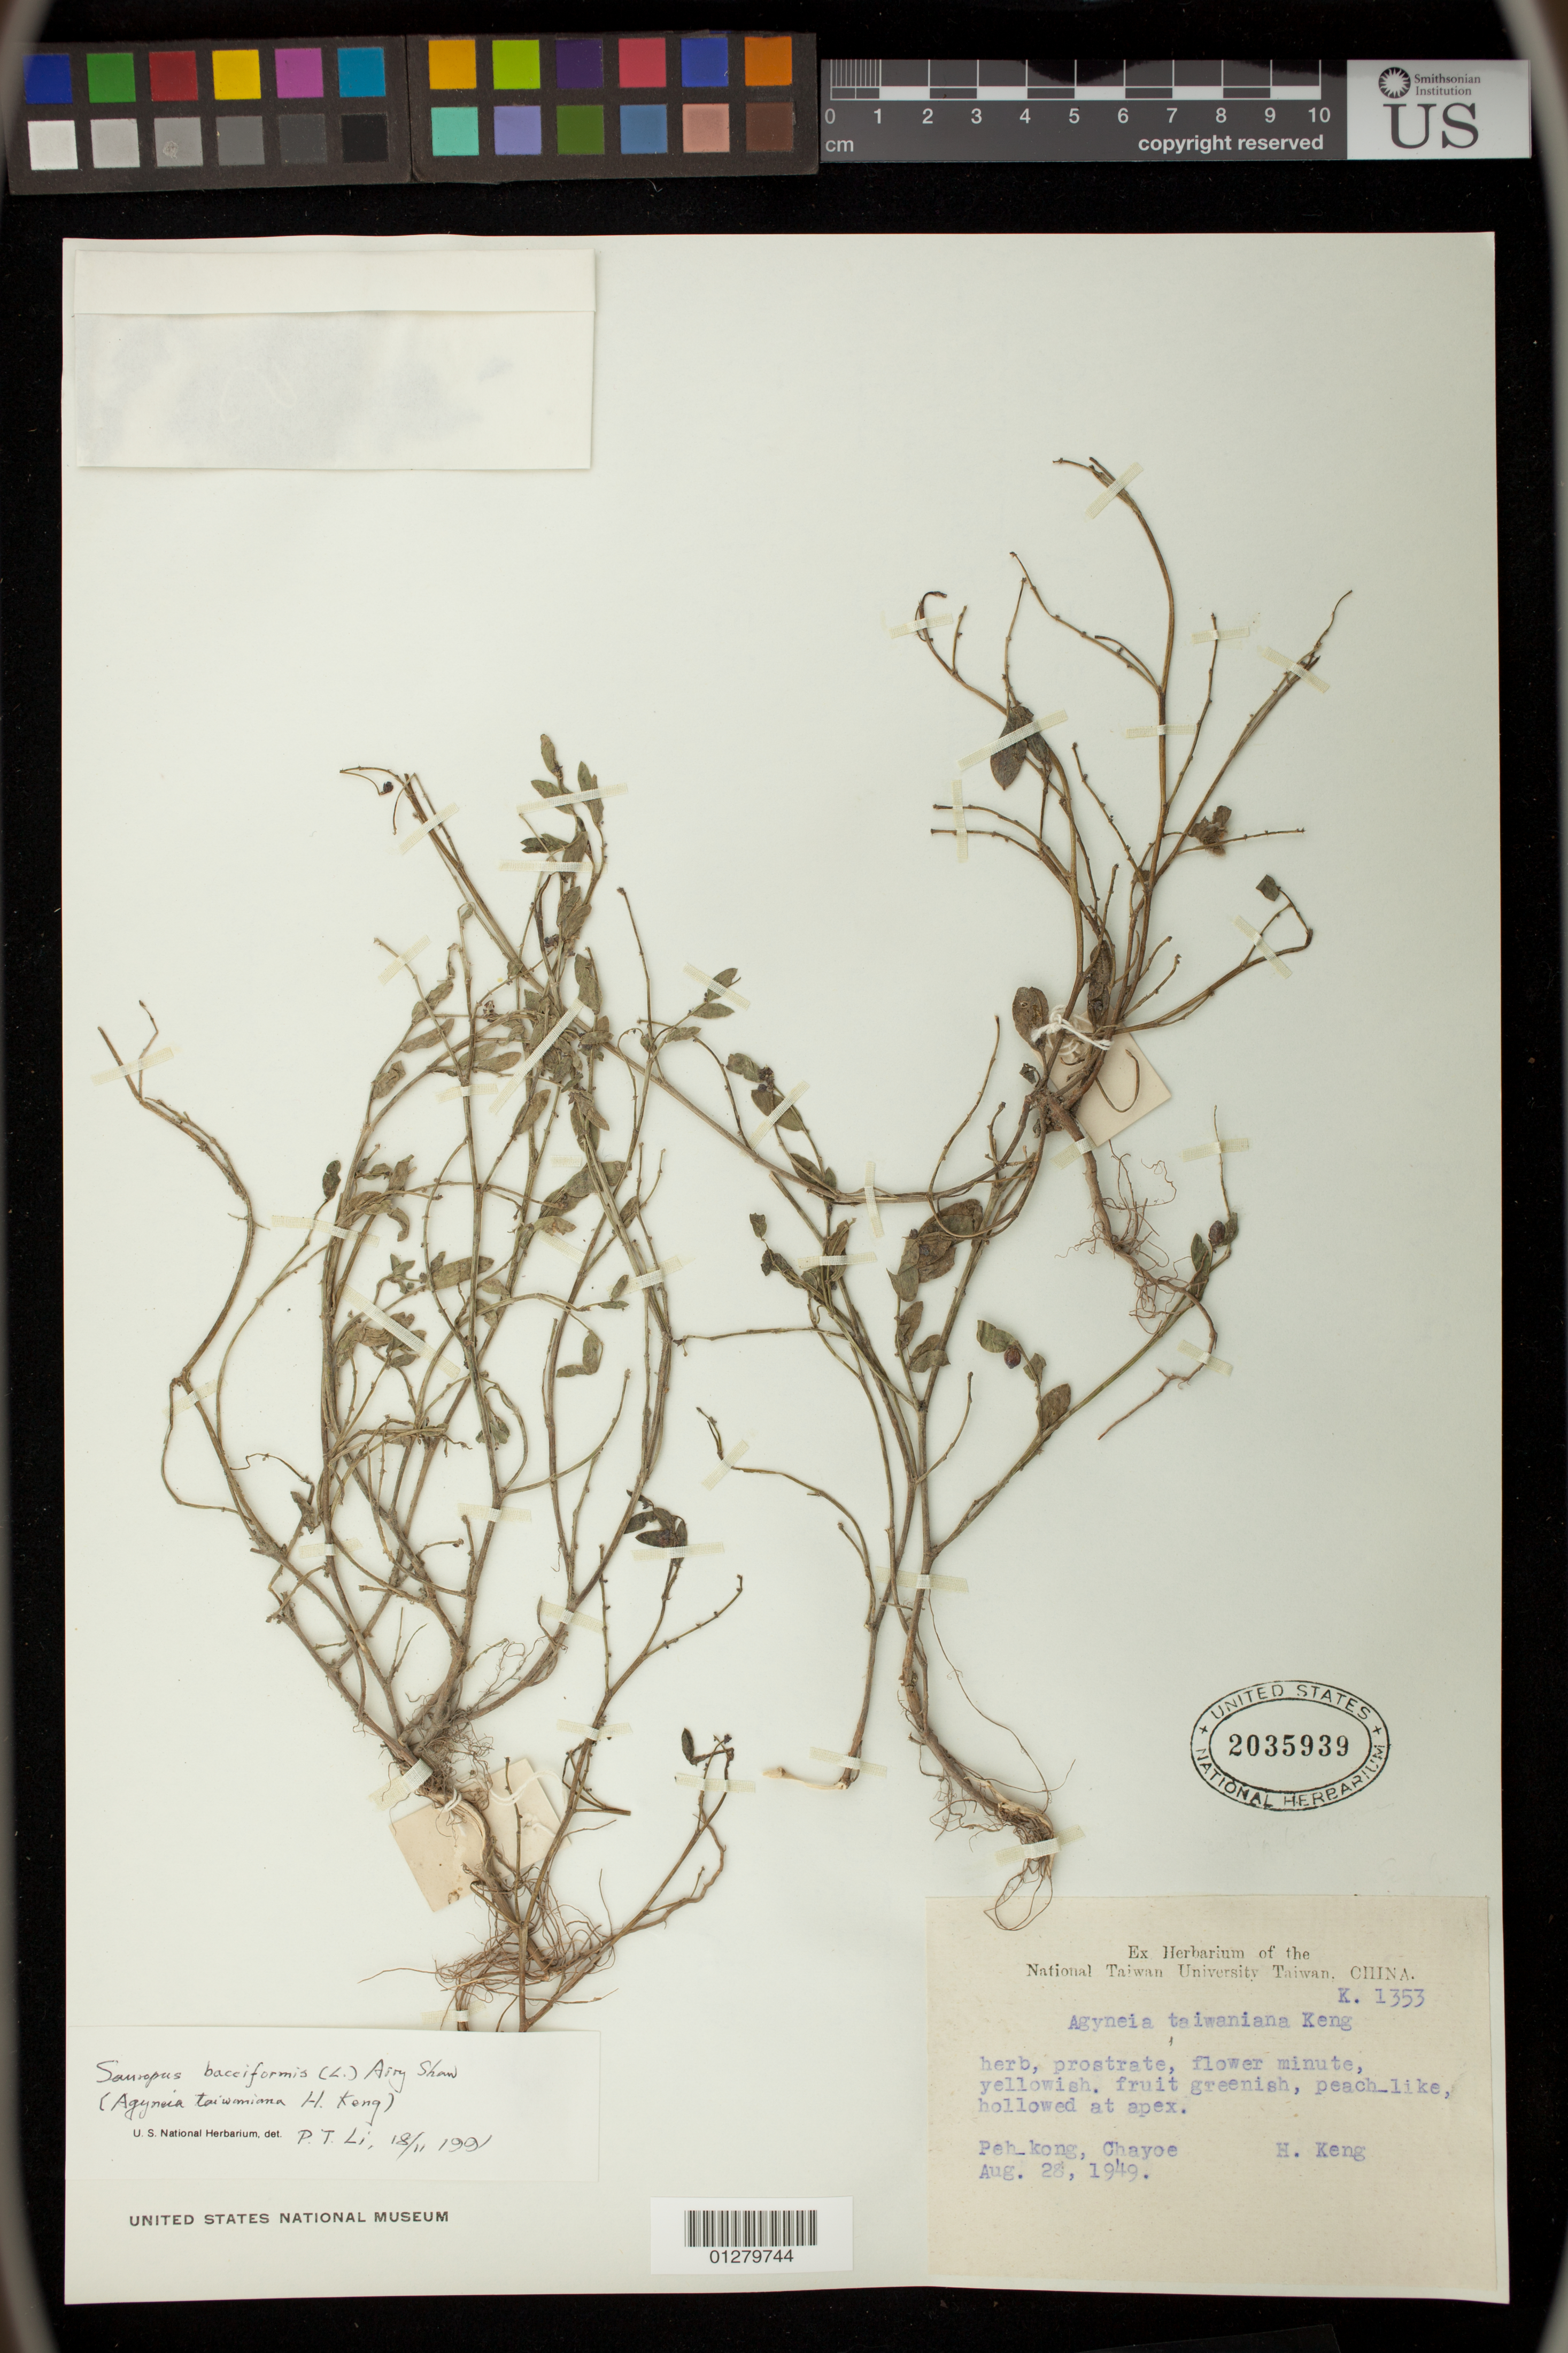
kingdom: Plantae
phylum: Tracheophyta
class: Magnoliopsida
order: Malpighiales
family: Phyllanthaceae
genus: Sauropus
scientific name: Sauropus bacciformis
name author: (L.) Airy Shaw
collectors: H. Keng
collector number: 1353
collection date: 1949-08-28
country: Taiwan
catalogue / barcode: US 2035939